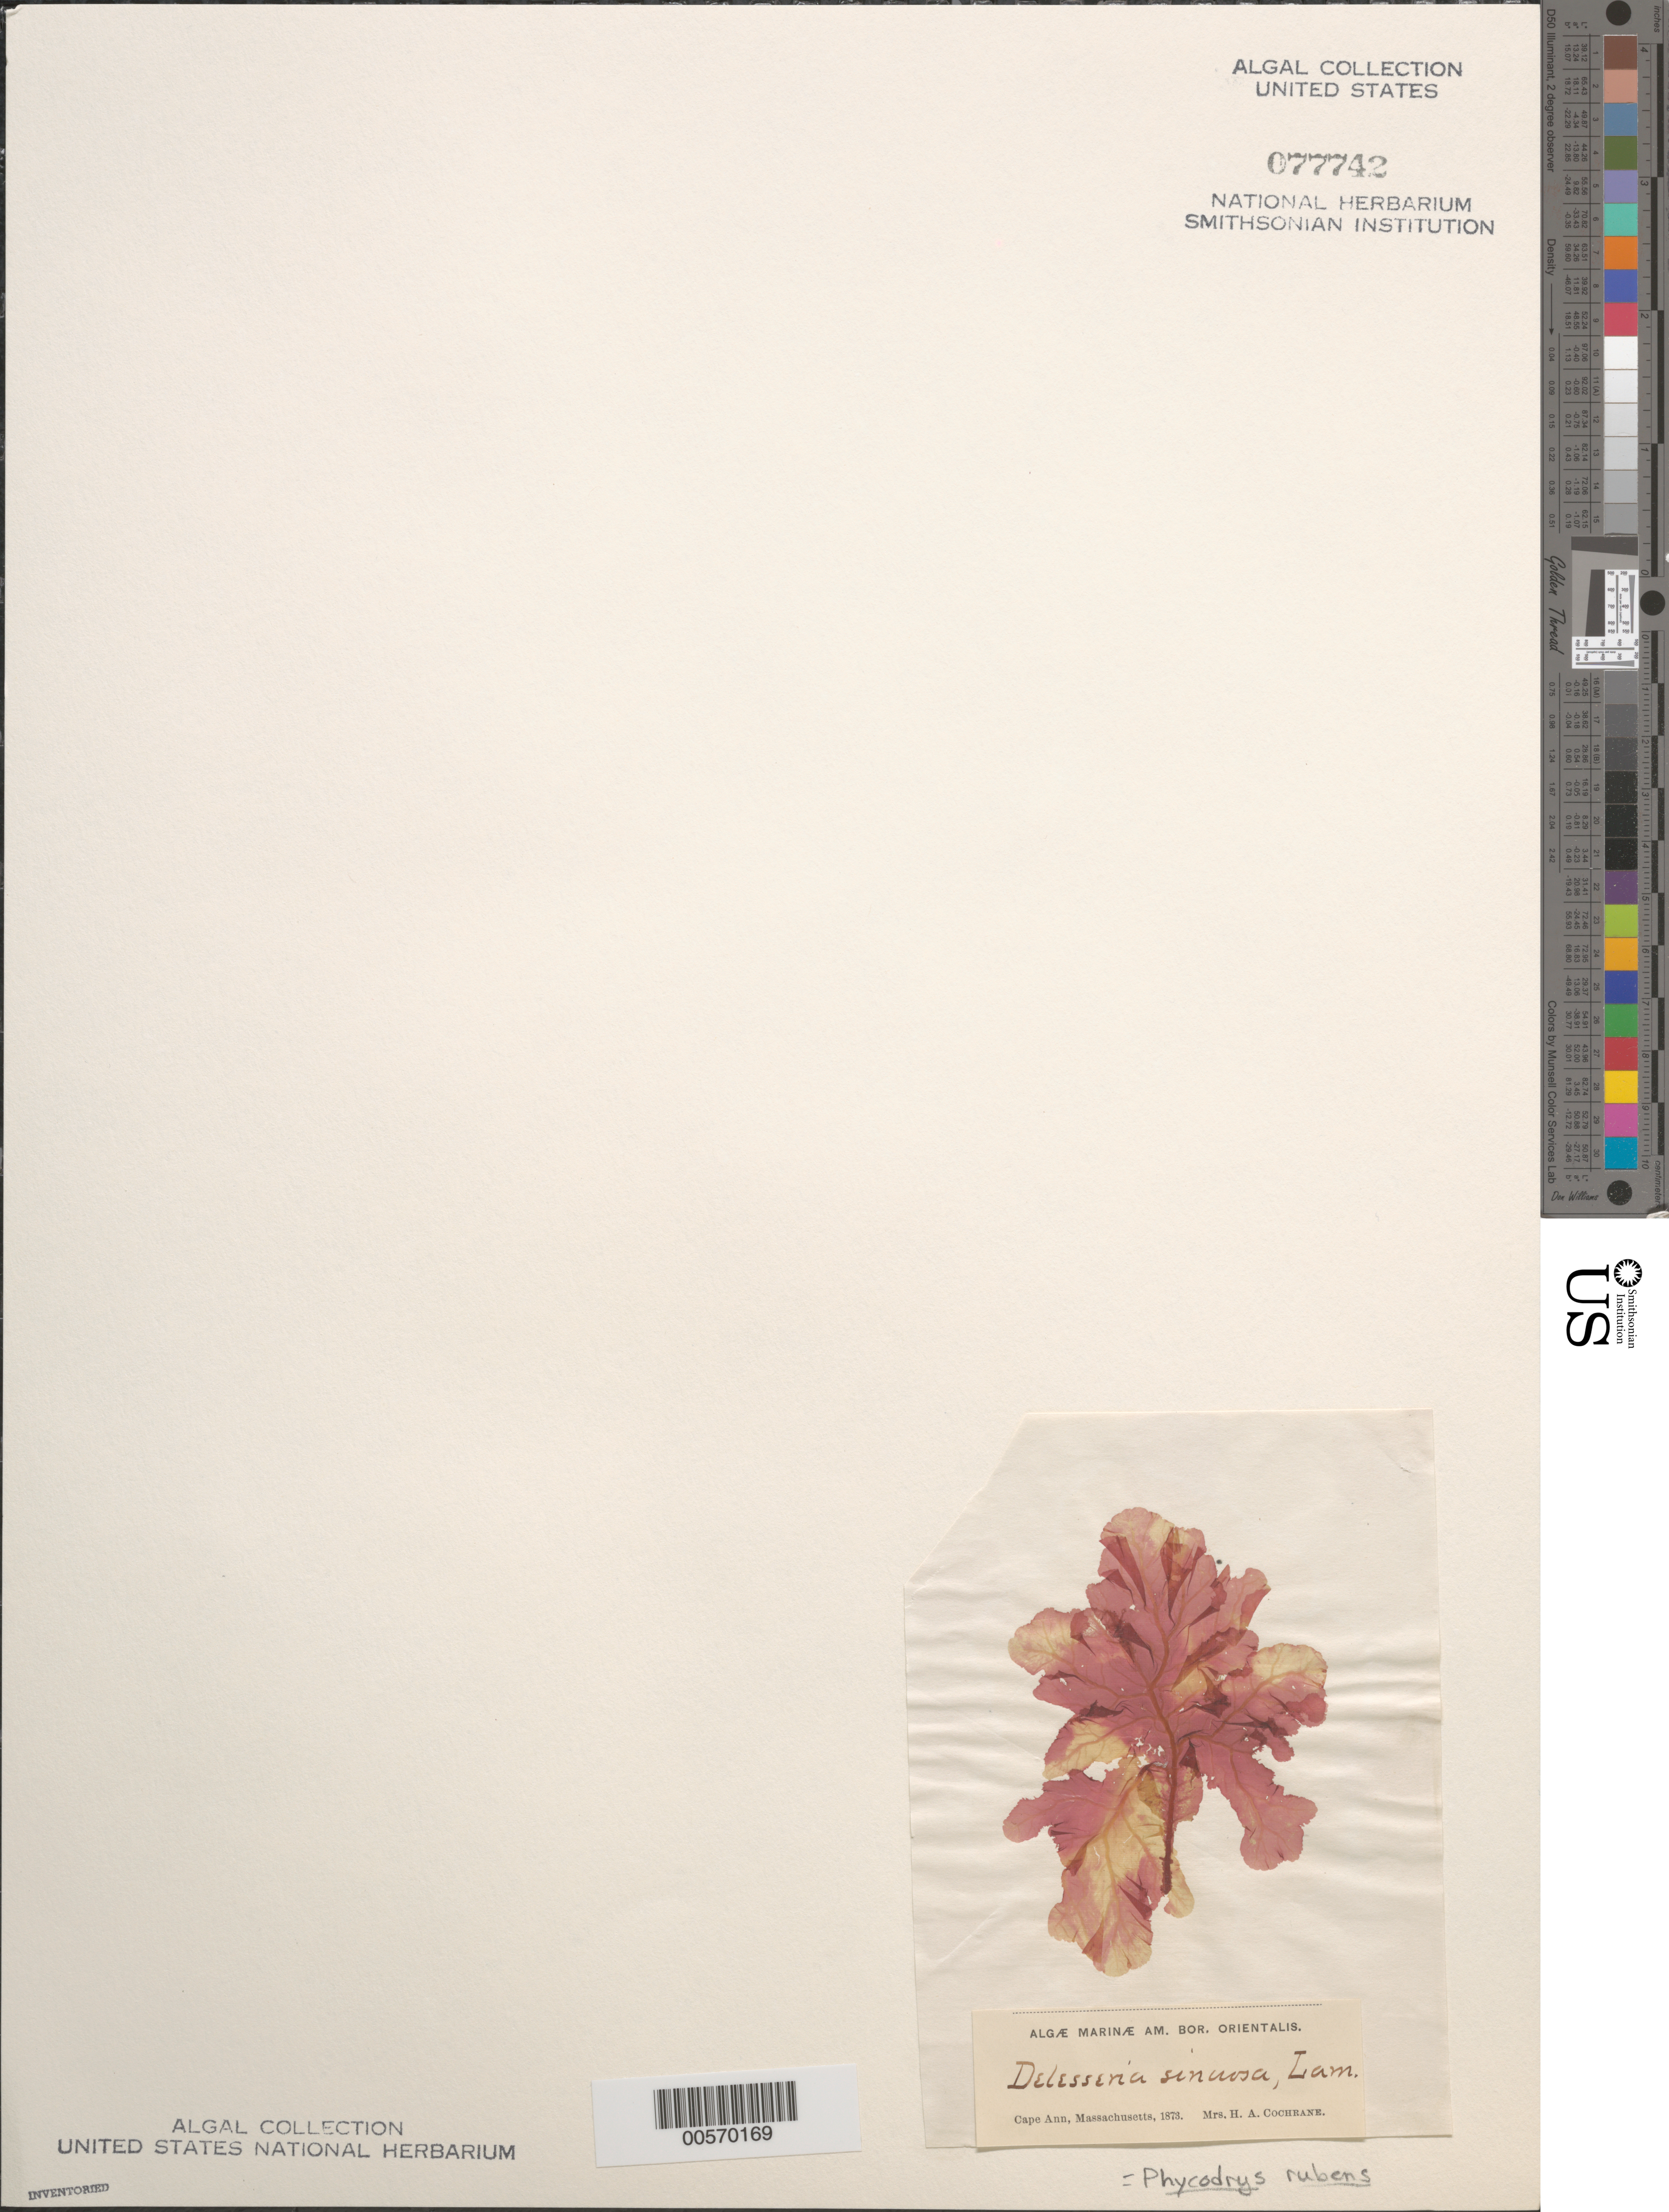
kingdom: Plantae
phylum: Rhodophyta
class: Florideophyceae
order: Ceramiales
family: Delesseriaceae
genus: Phycodrys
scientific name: Phycodrys rubens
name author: (L.) Batters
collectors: H. Cochrane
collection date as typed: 1873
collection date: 1873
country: United States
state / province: Massachusetts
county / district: Essex County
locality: Cape Ann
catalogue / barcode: US 77742